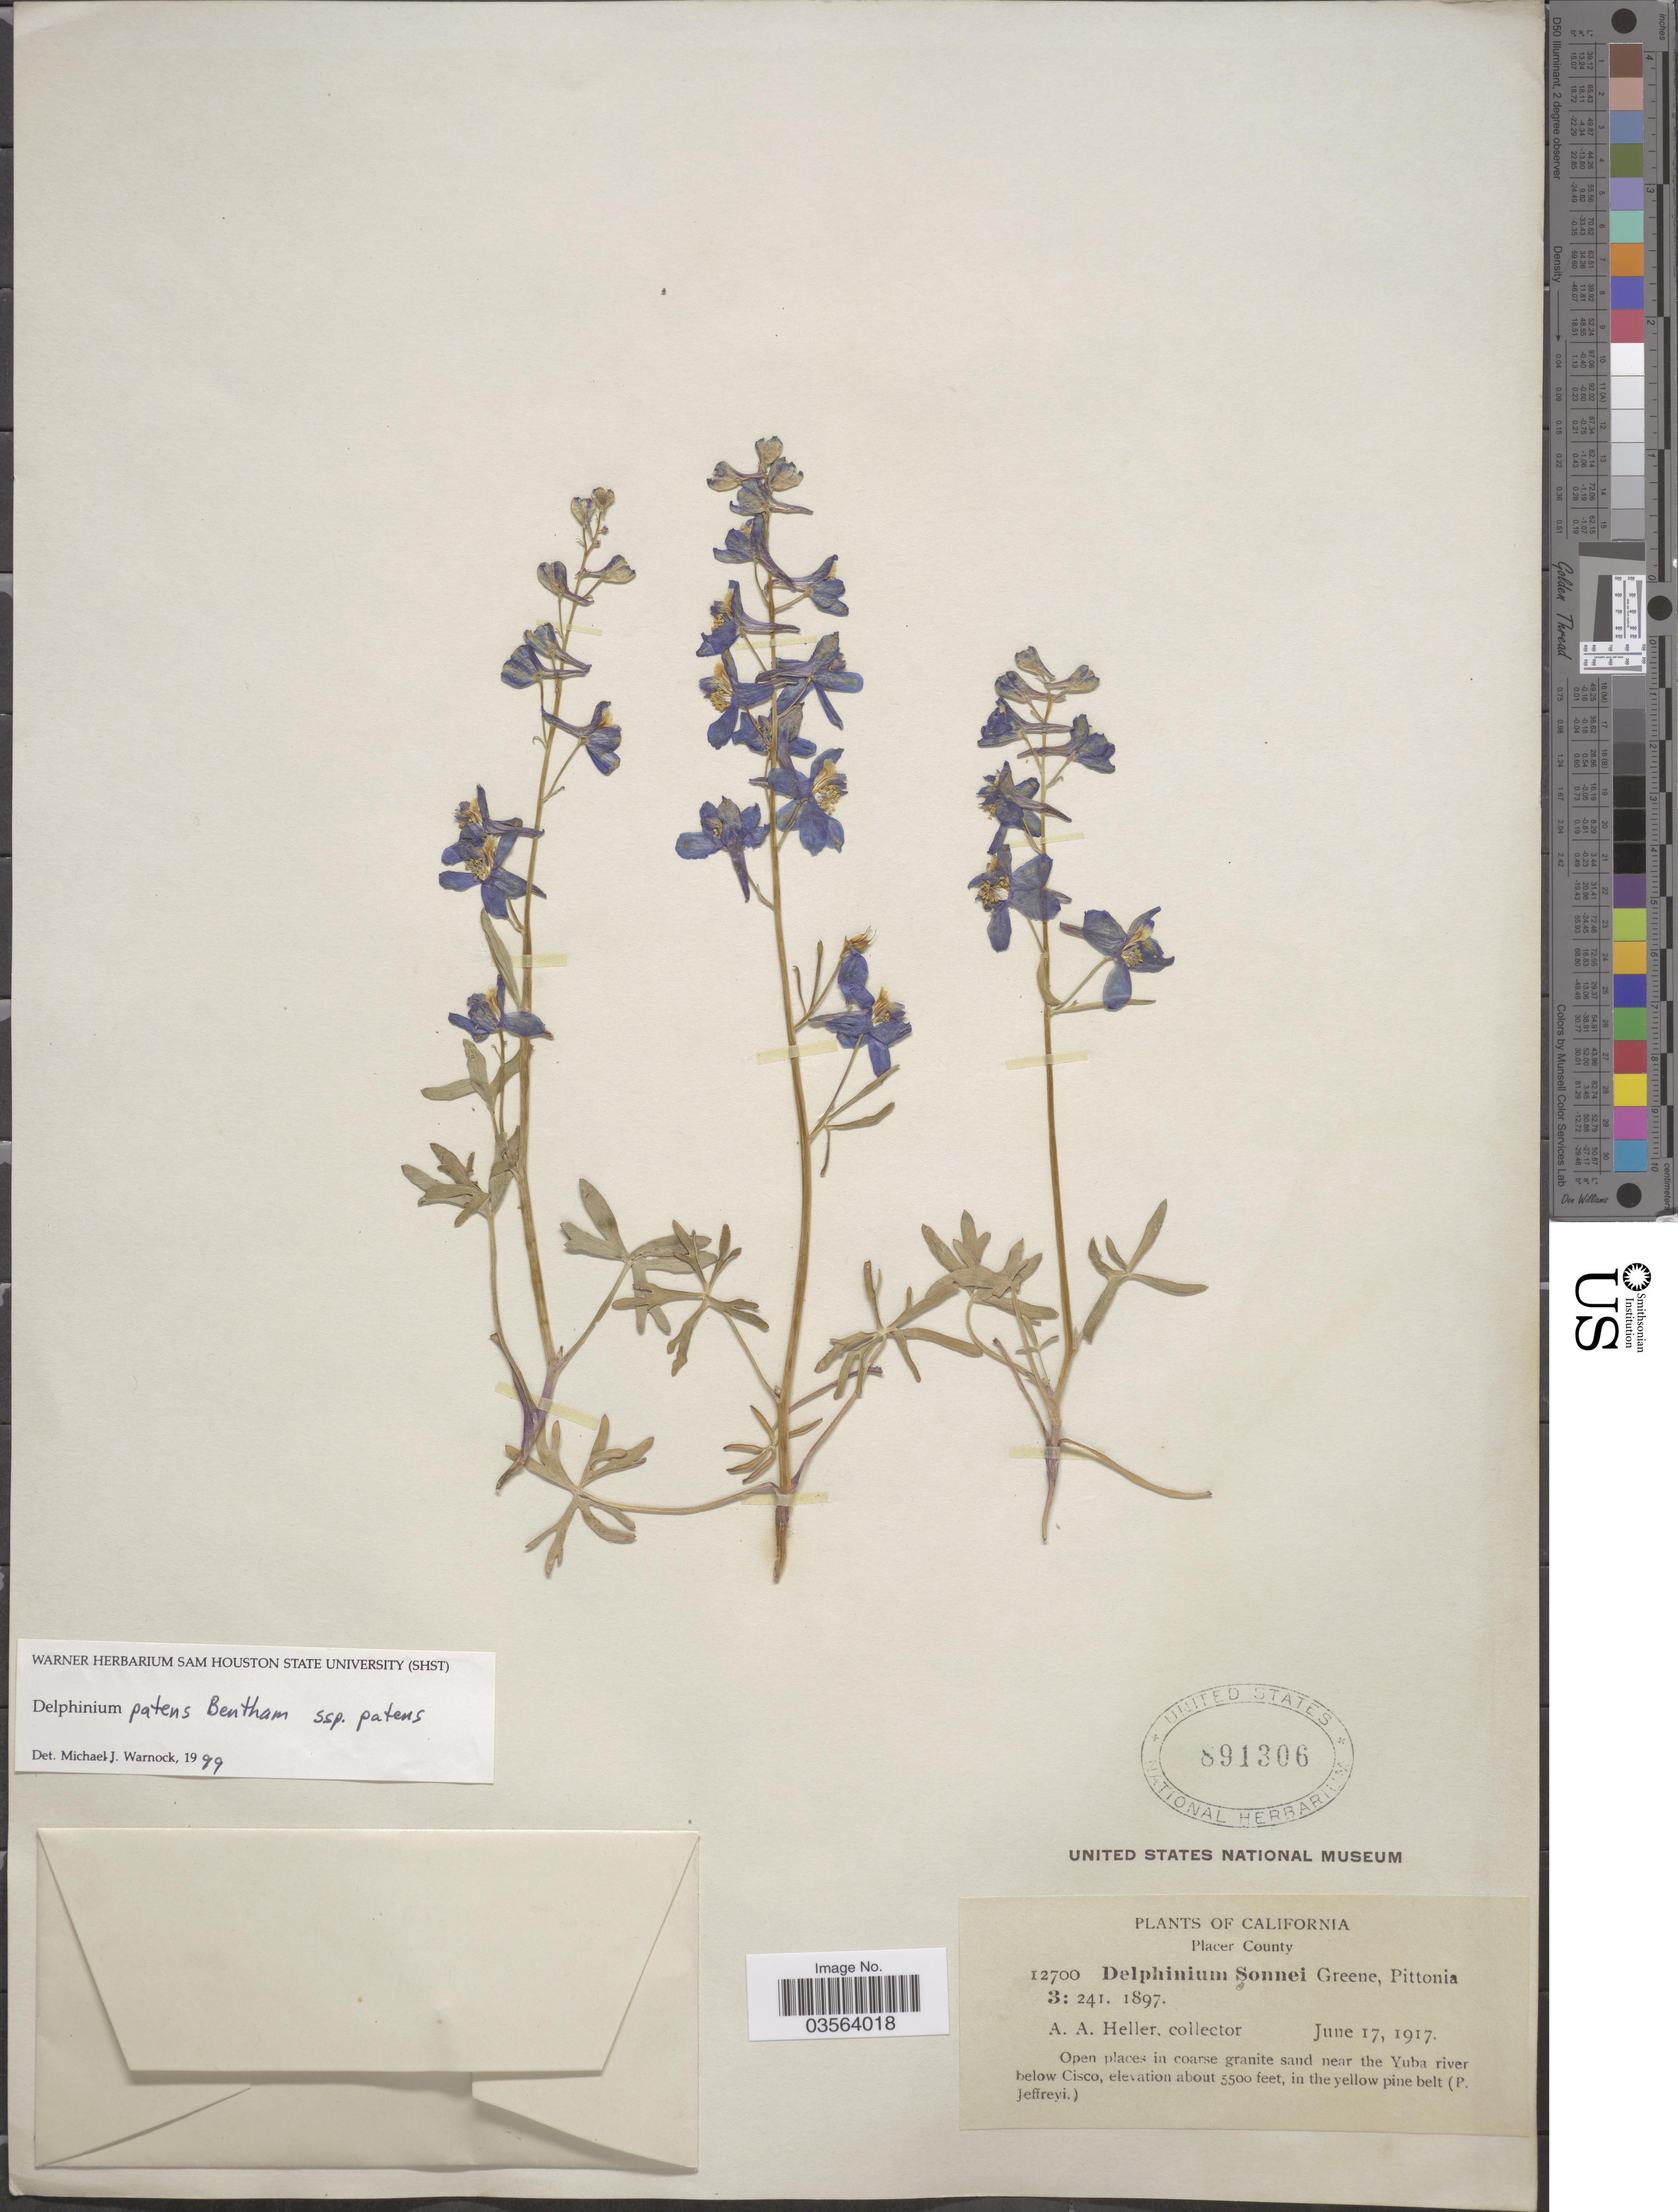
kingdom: Plantae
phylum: Tracheophyta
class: Magnoliopsida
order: Ranunculales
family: Ranunculaceae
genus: Delphinium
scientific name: Delphinium patens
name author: Benth.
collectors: A. A. Heller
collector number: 12700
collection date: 1917-06-17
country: United States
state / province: California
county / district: Placer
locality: Placer County. Open places in coarse granite sand near the Yuba river below Cisco.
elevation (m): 1676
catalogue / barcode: US 891306